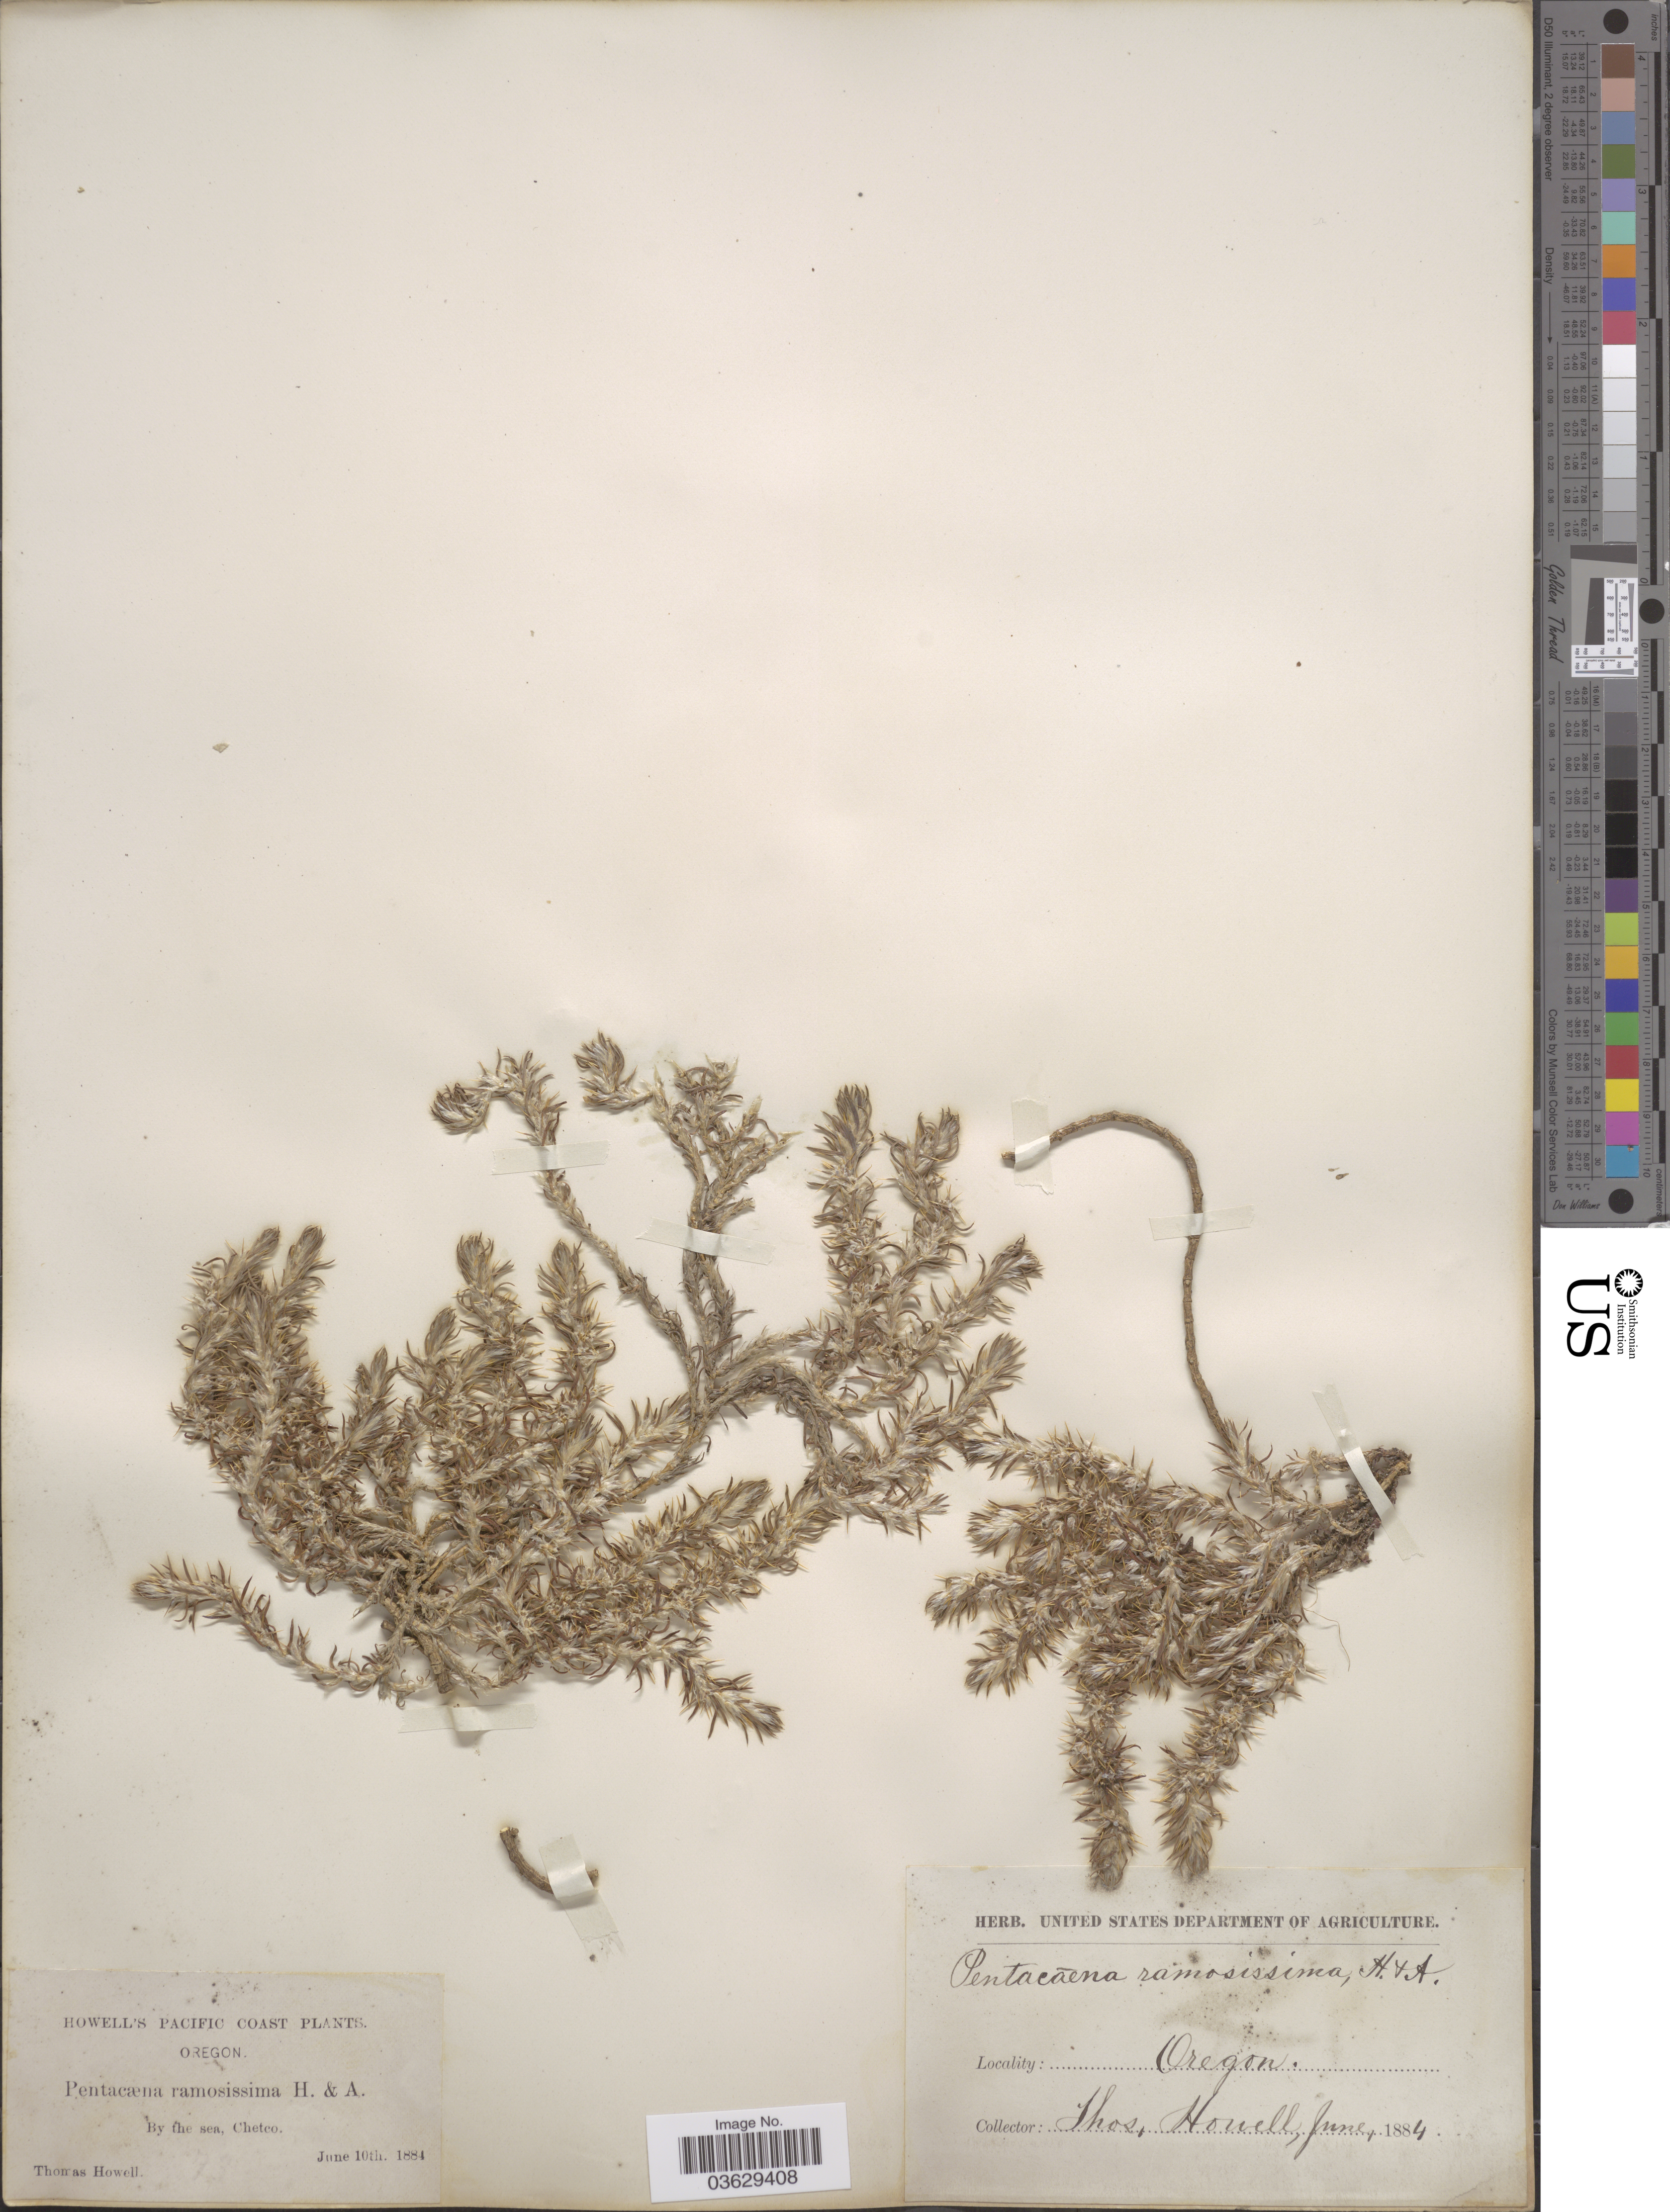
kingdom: Plantae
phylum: Tracheophyta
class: Magnoliopsida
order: Caryophyllales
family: Caryophyllaceae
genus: Cardionema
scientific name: Cardionema ramosissimum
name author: (Weinm.) A. Nelson & J.F. Macbr.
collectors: T. Howell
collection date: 1884-06-10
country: United States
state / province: Oregon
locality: Pacific Coast. By the sea, Chetco.